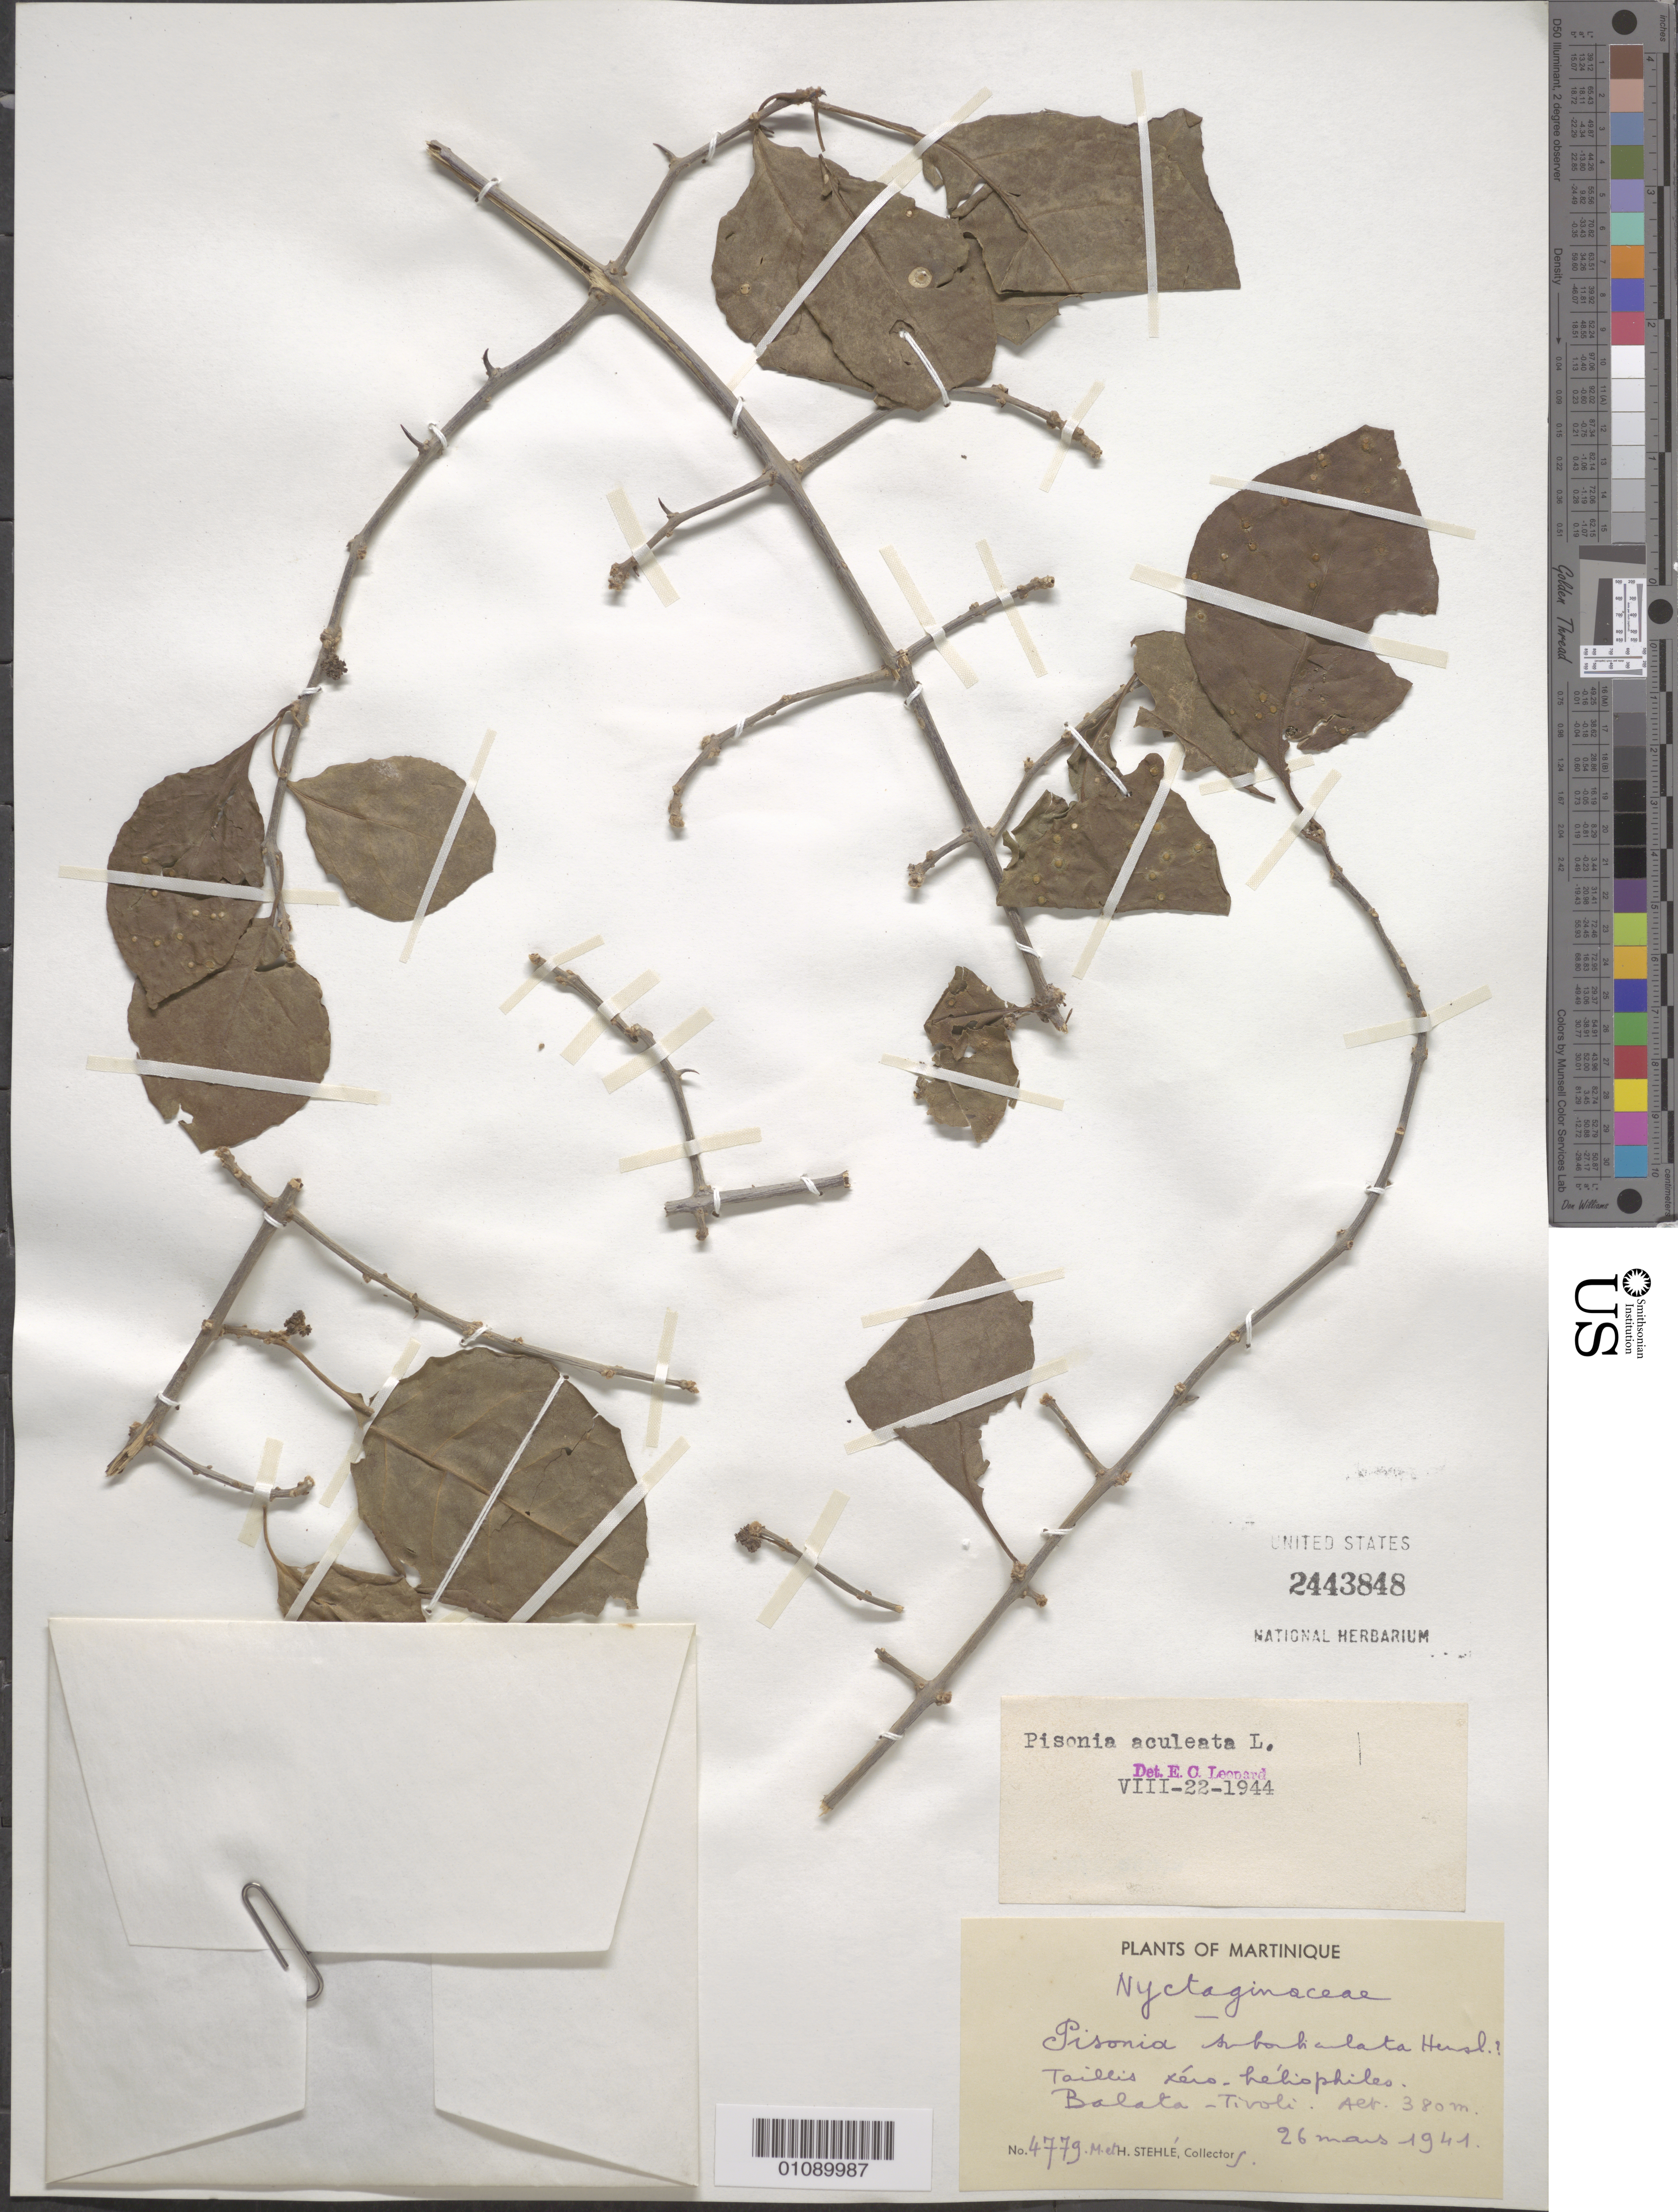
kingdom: Plantae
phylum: Tracheophyta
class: Magnoliopsida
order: Caryophyllales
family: Nyctaginaceae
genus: Pisonia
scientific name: Pisonia aculeata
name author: L.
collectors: M. Stehlé, M. Stehlé & H. Stehlé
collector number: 4779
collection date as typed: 26 Mar 1941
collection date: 1941-03-26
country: Martinique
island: Martinique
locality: Balata-Tivoli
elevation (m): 380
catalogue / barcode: US 2443848